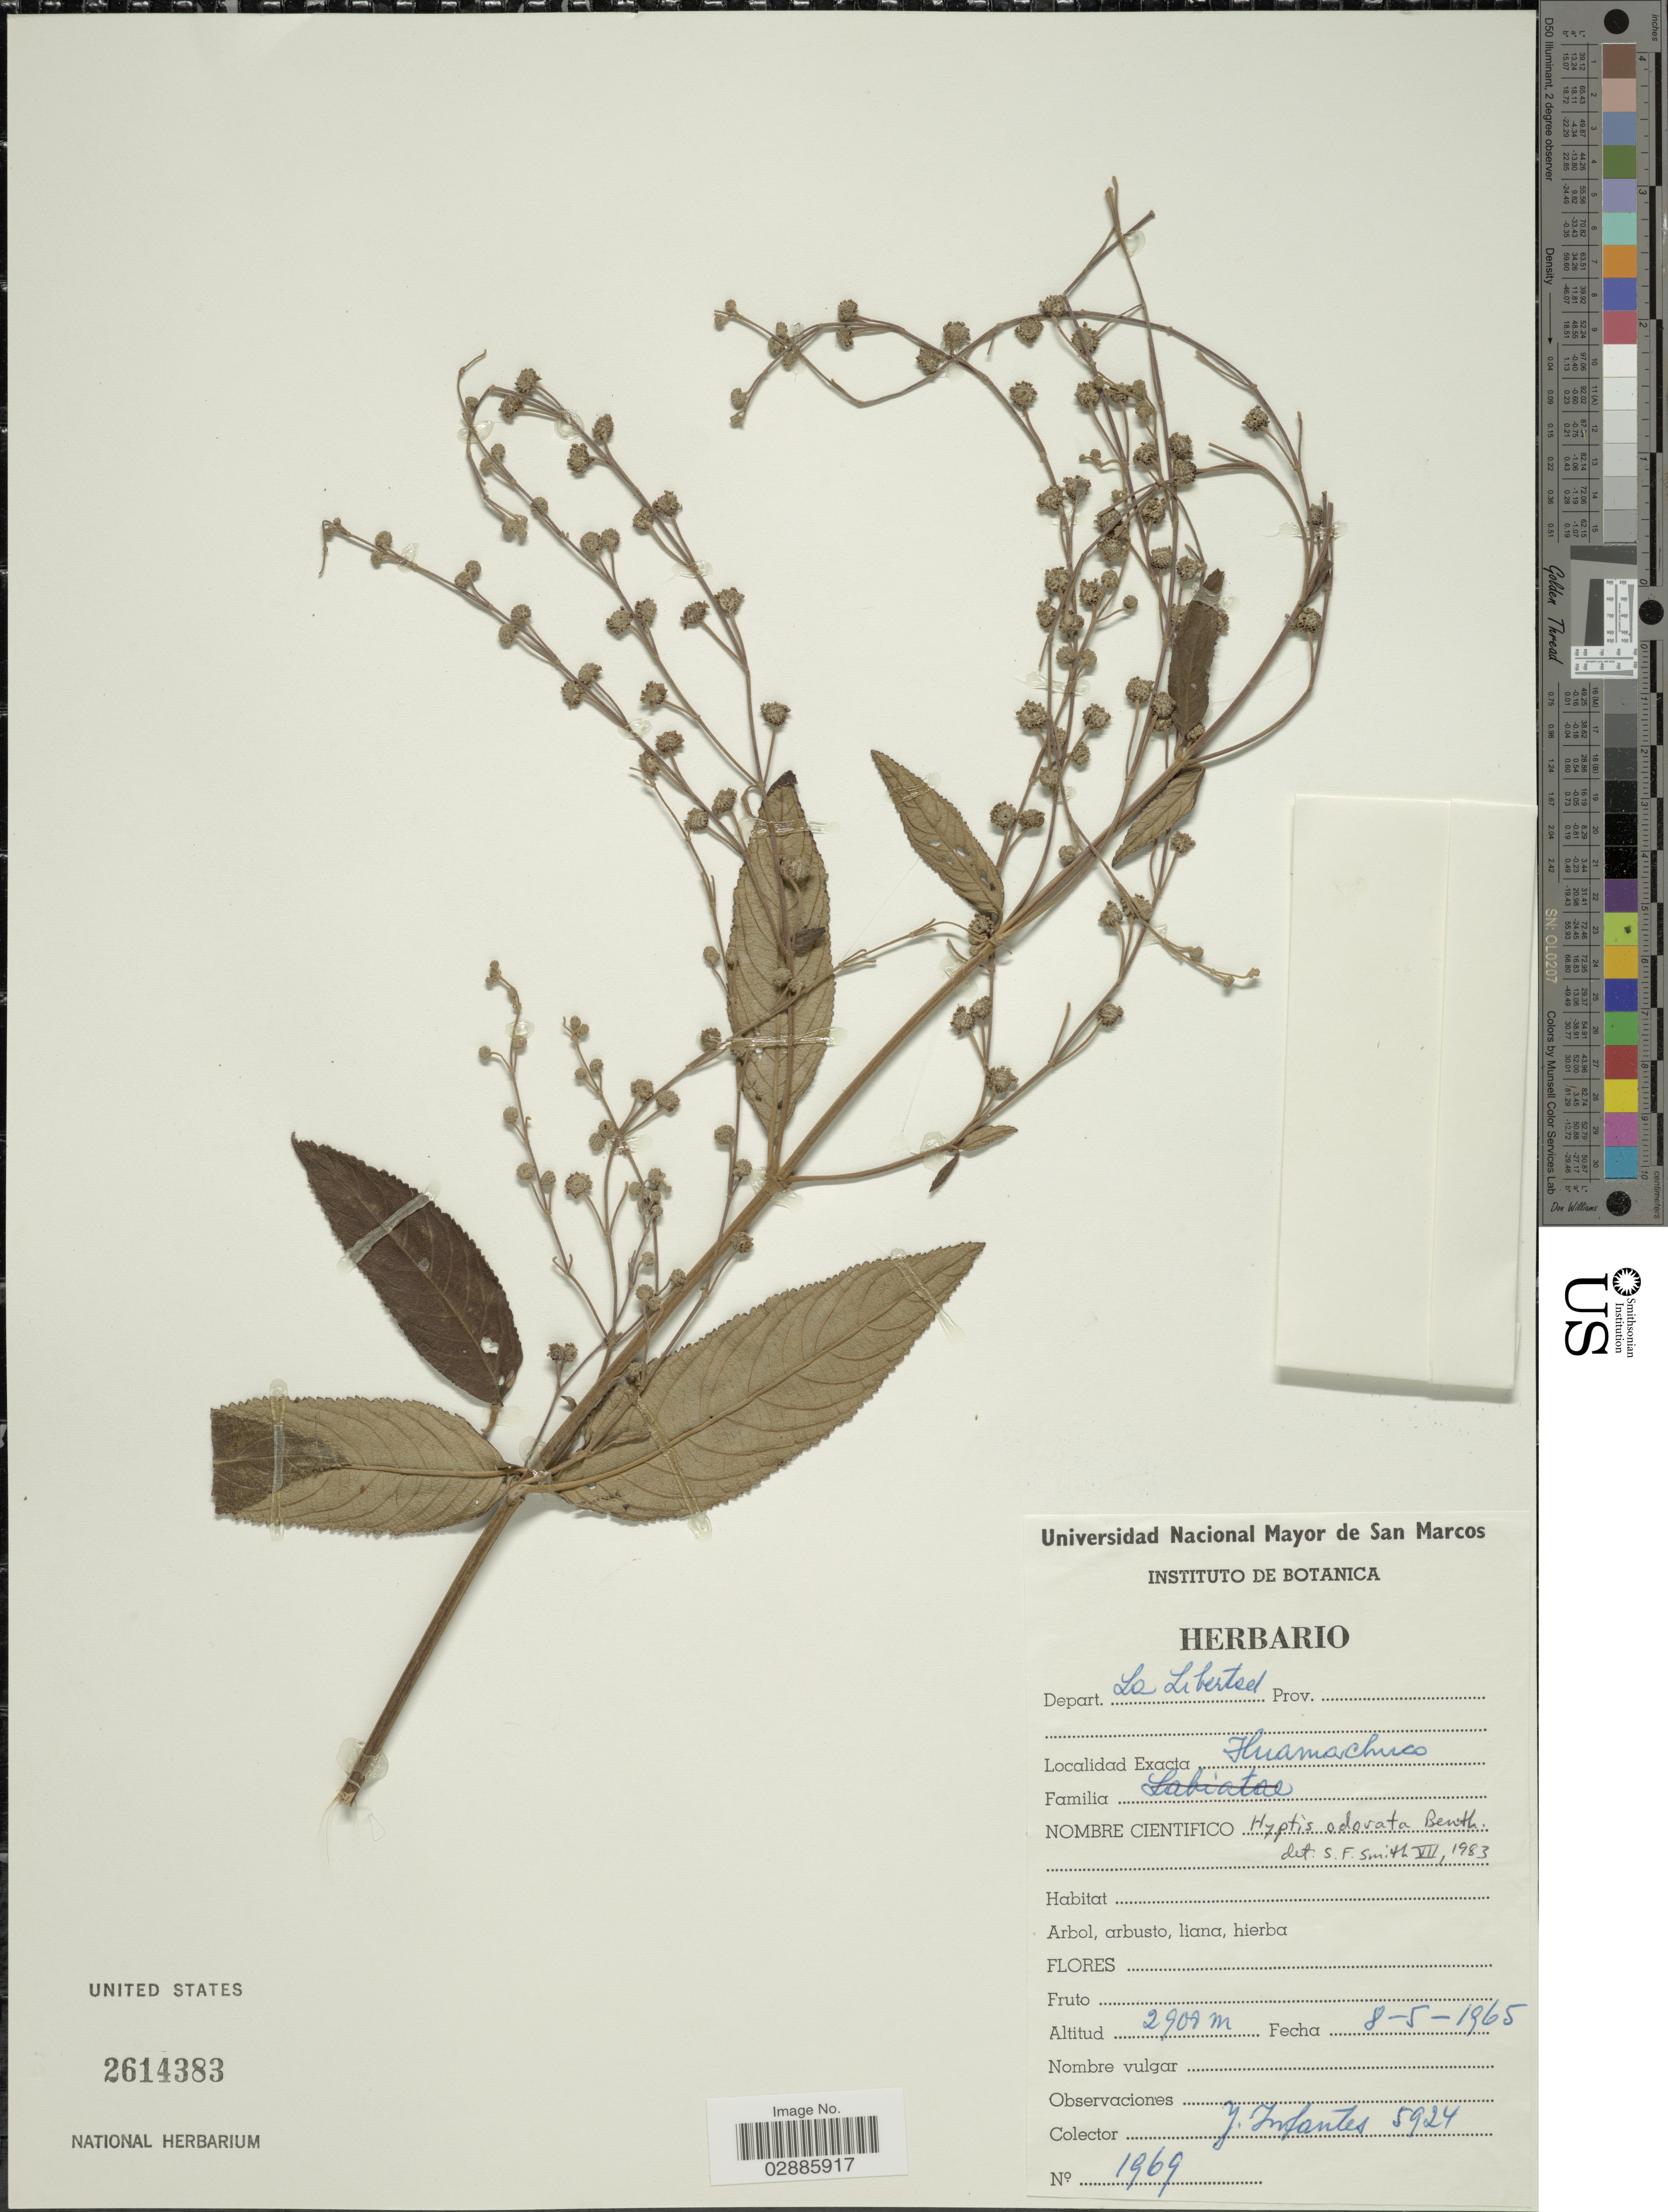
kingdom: Plantae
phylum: Tracheophyta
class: Magnoliopsida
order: Lamiales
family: Lamiaceae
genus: Hyptis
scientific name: Hyptis odorata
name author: Benth.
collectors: J. Infantes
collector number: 5924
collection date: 1965-05-08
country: Peru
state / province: La Libertad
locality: Depart. La Libertad, Huamachuco.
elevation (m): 2900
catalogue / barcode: US 2614383